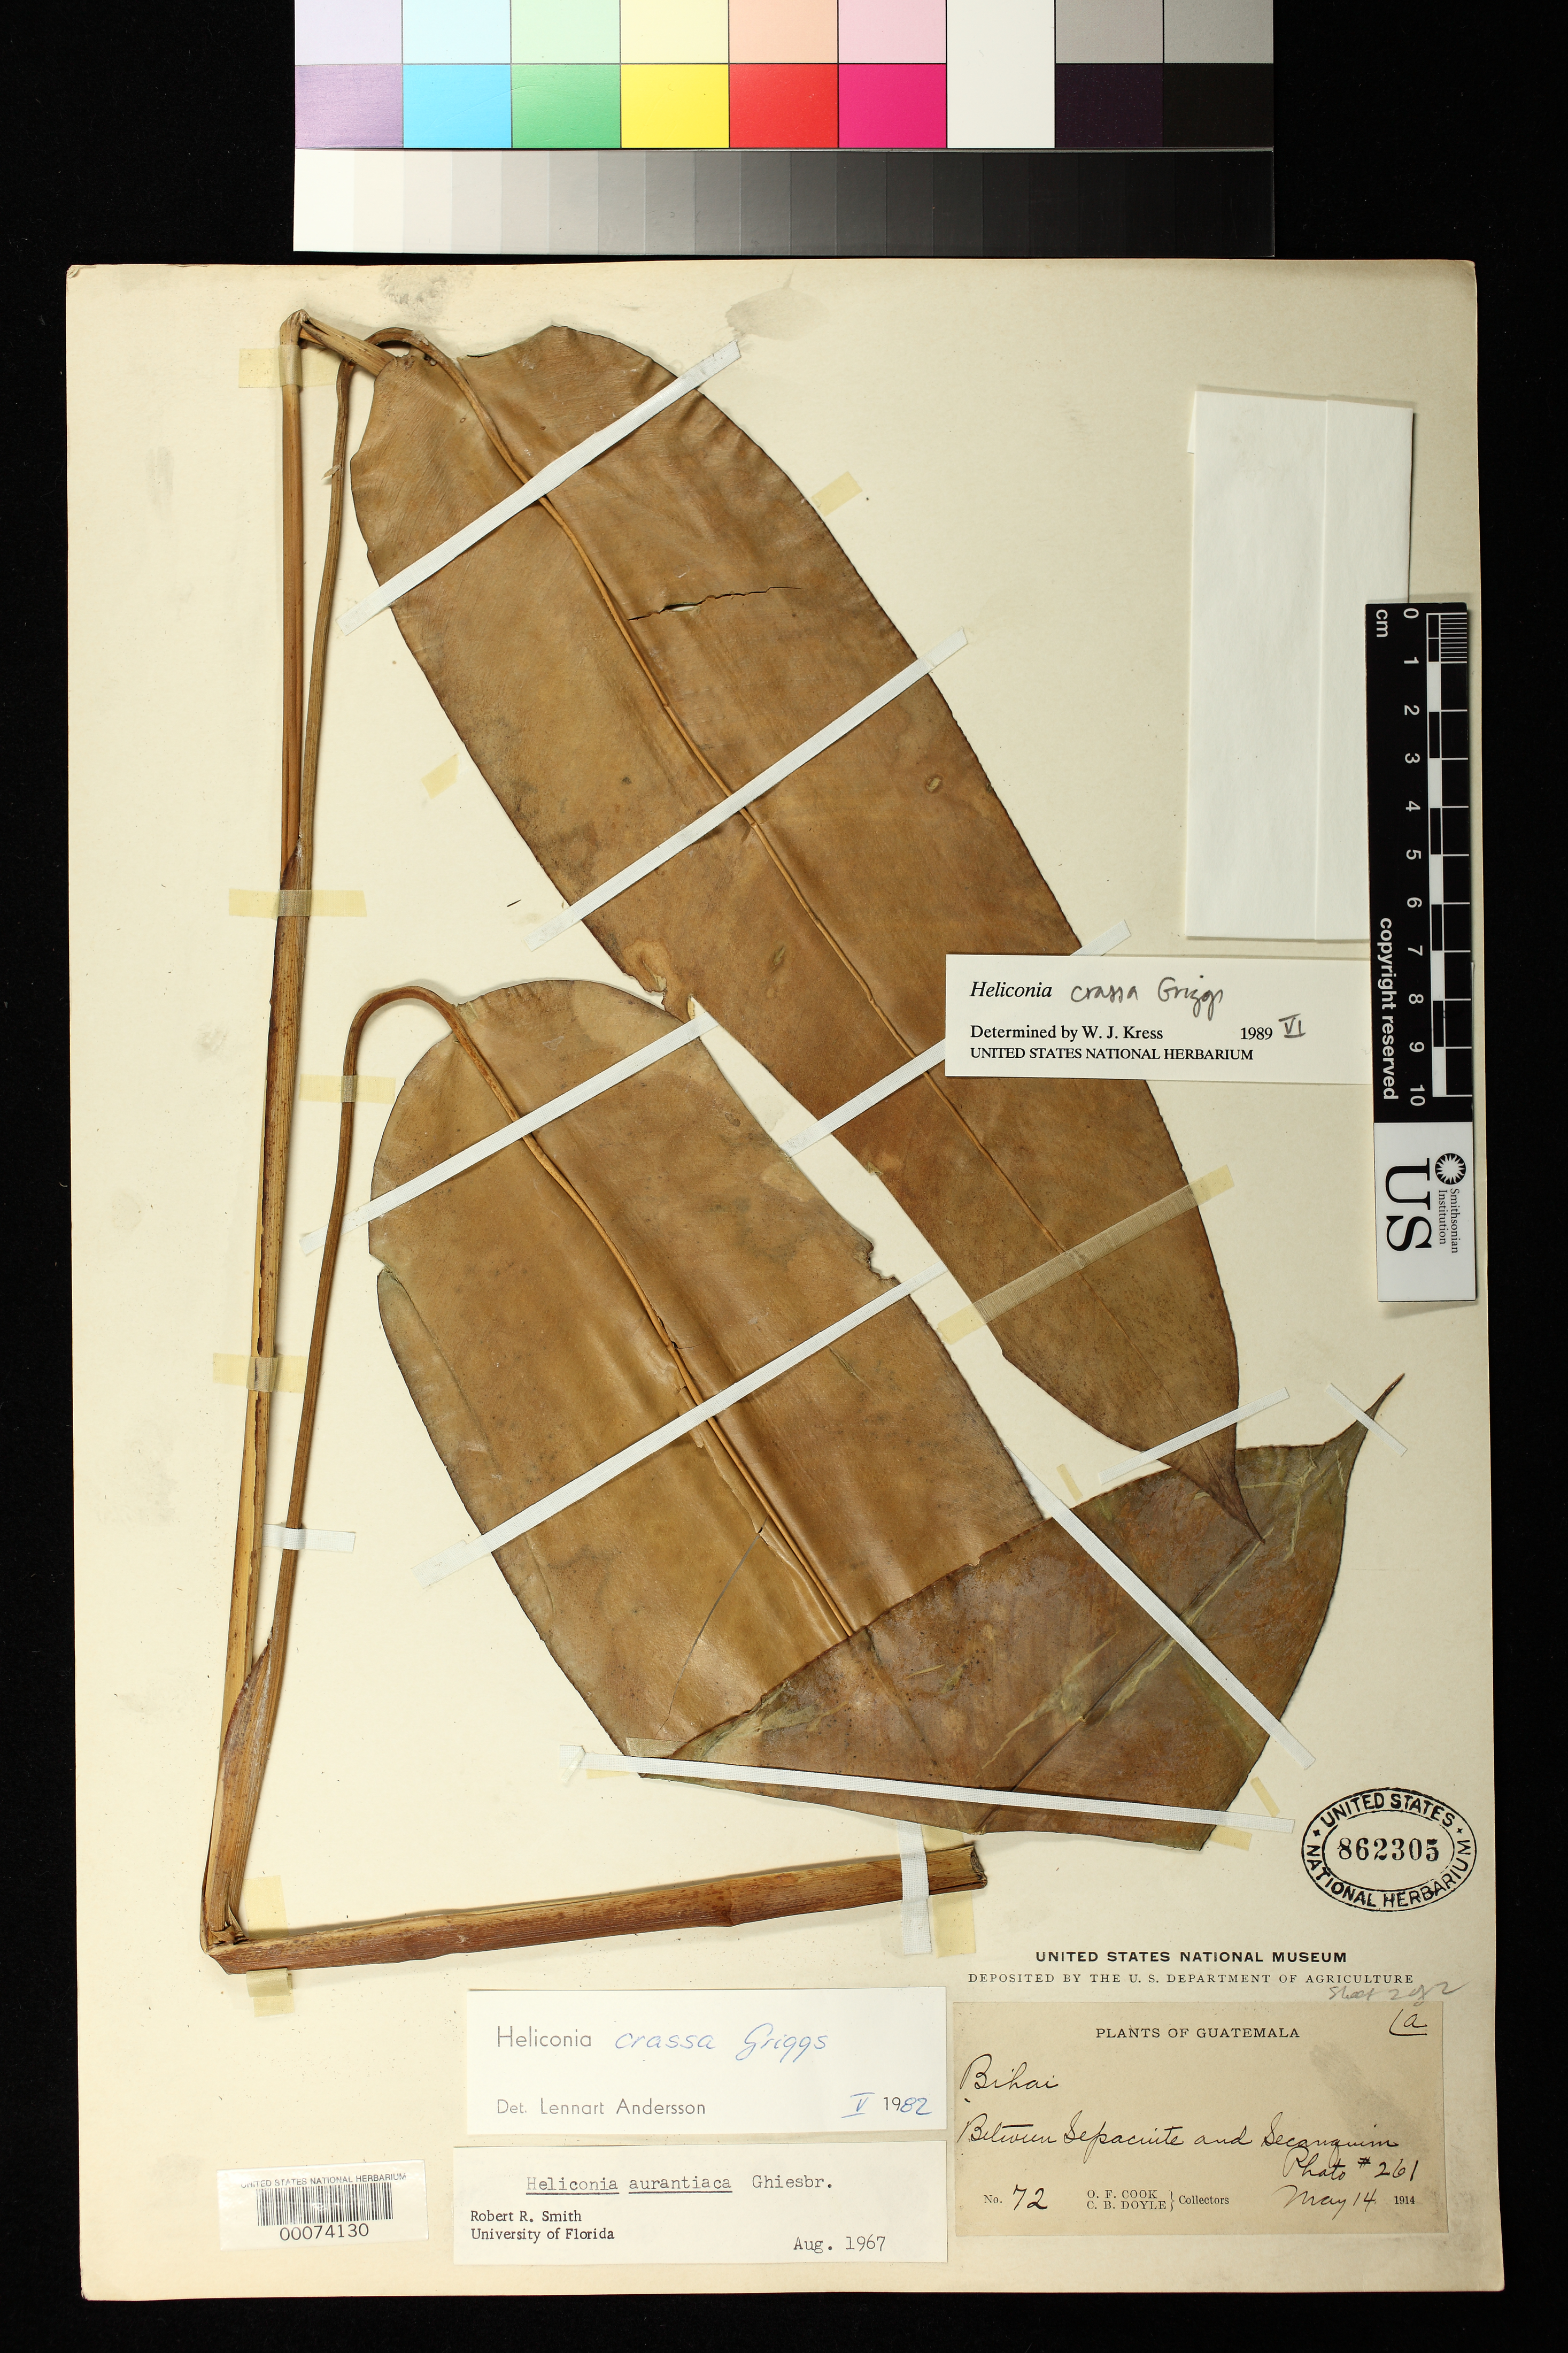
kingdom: Plantae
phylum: Tracheophyta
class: Liliopsida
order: Zingiberales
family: Heliconiaceae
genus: Heliconia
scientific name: Heliconia crassa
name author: R.F. Griggs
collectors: O. F. Cook & C. Doyle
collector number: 72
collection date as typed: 14 May 1914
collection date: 1914-05-14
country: Guatemala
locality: Between Sepacuite and Secanquim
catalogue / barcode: US 862305